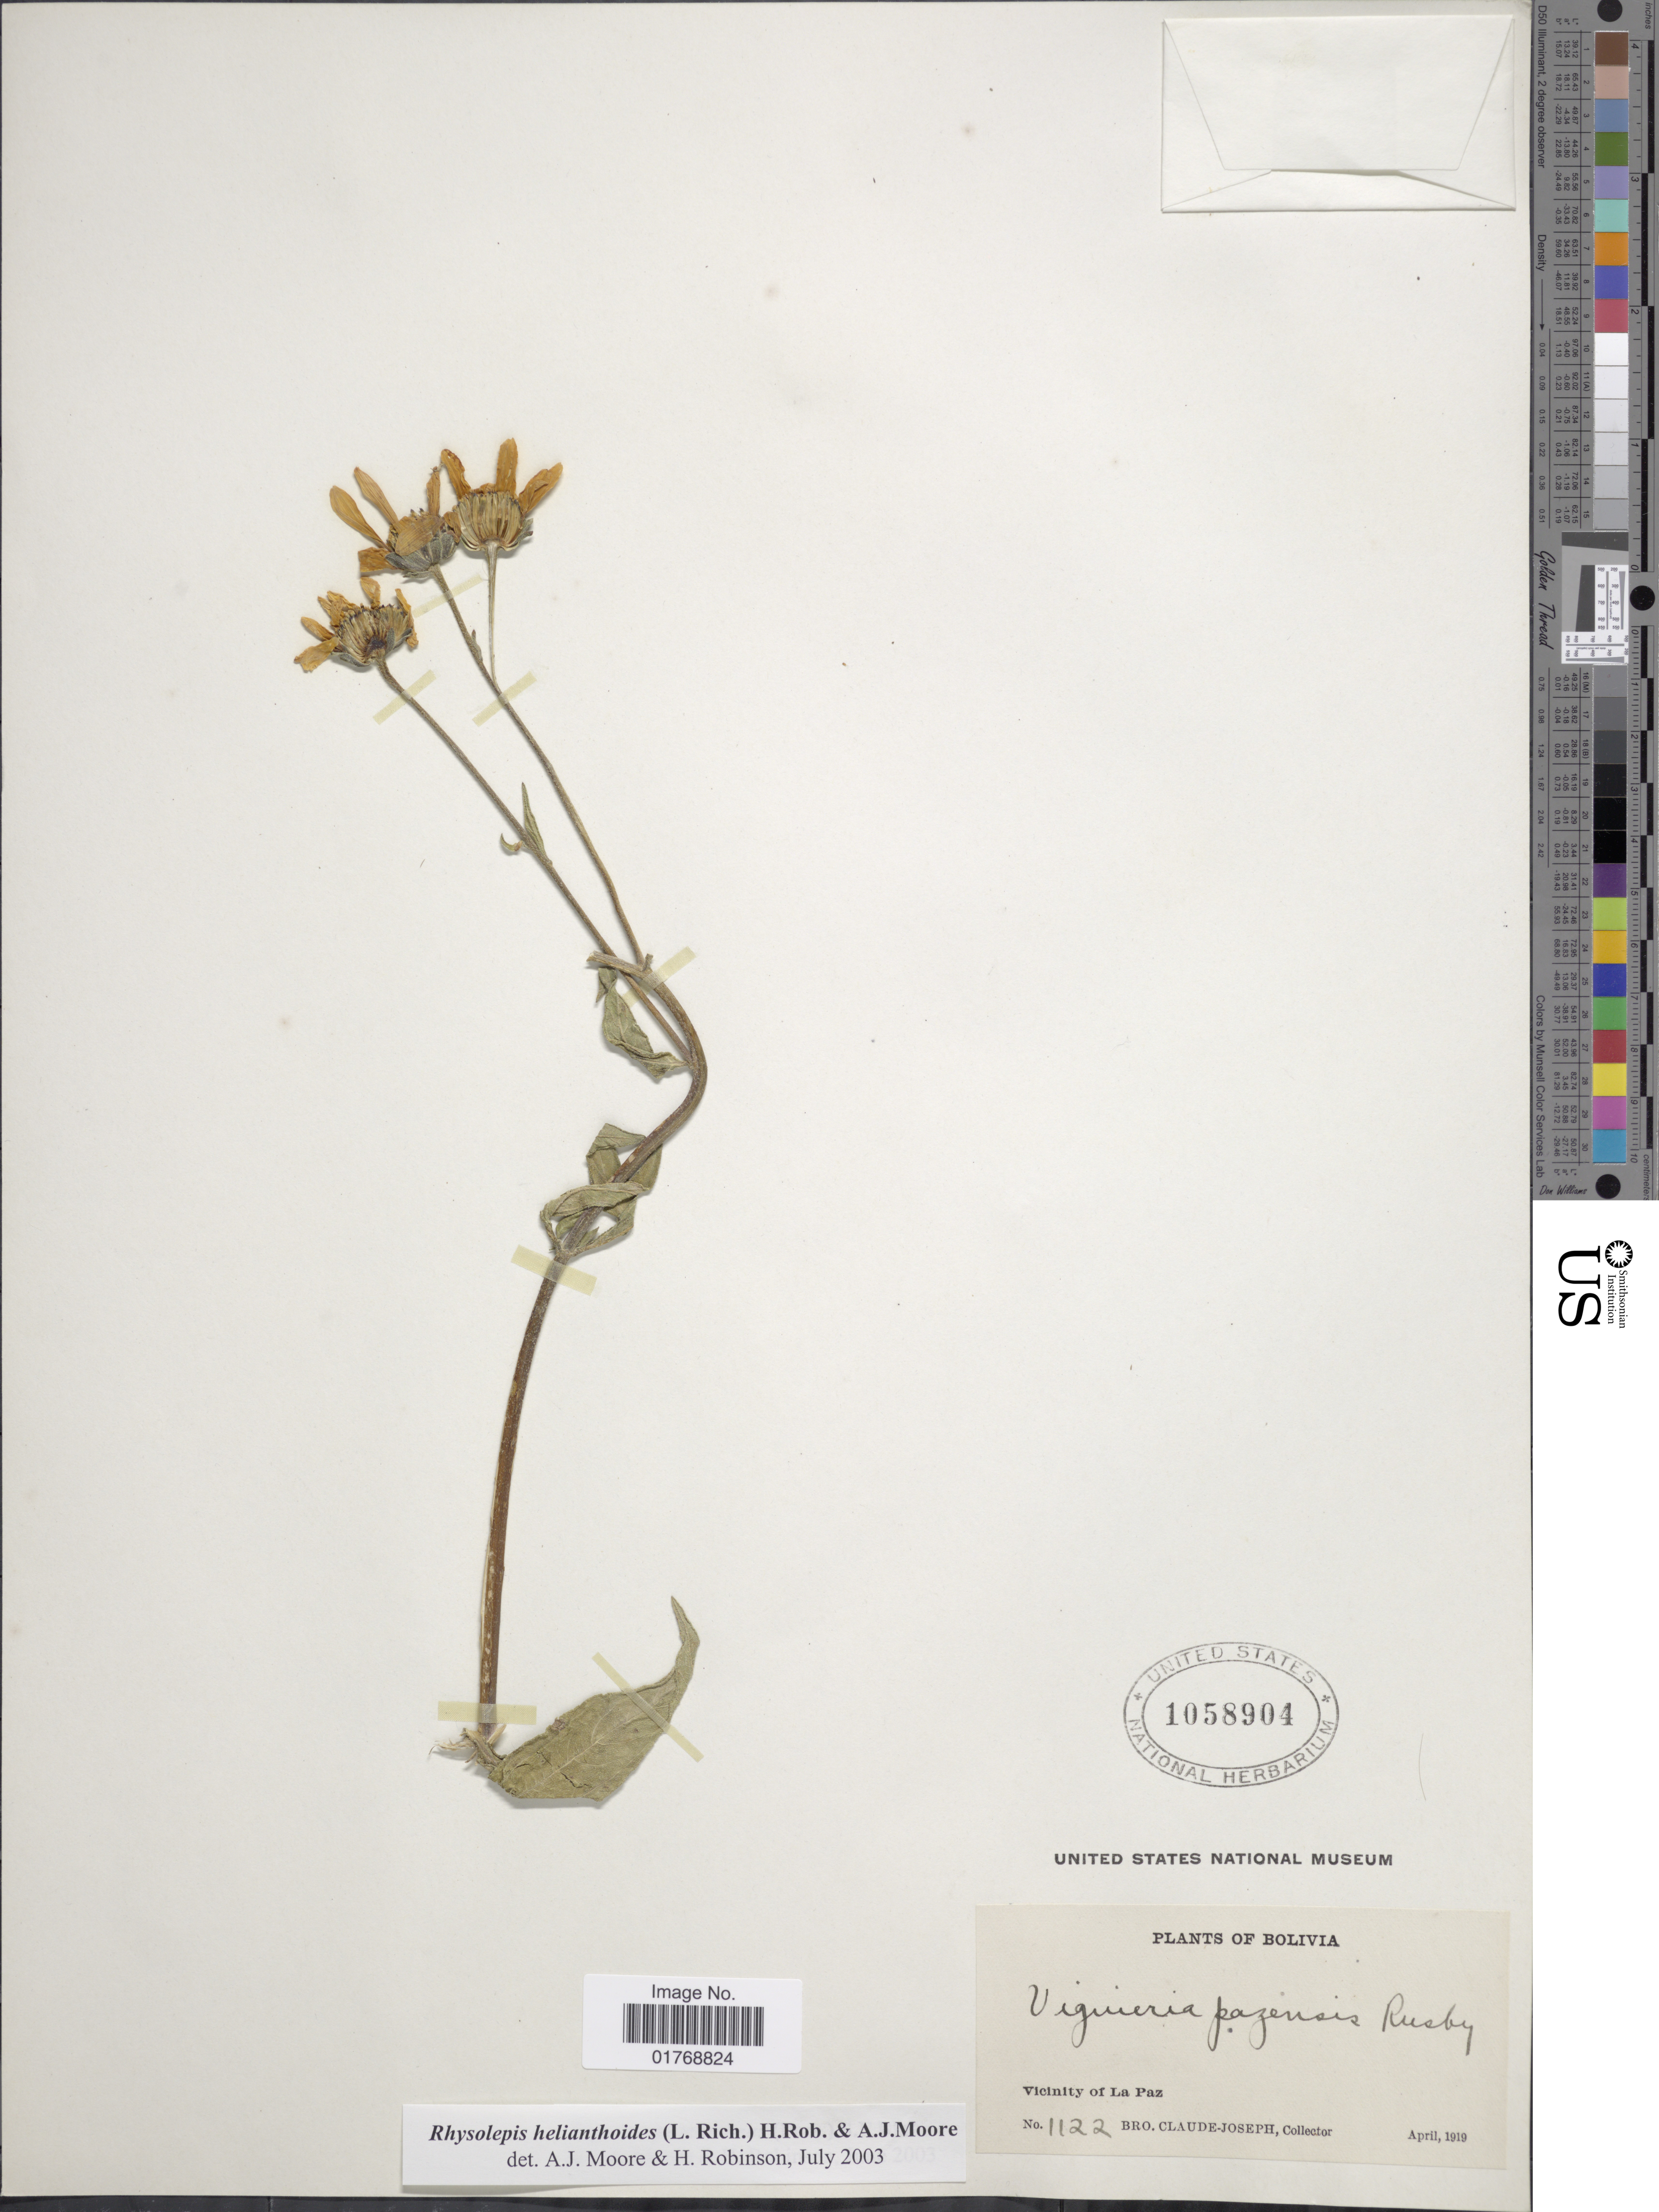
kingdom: Plantae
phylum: Tracheophyta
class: Magnoliopsida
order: Asterales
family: Asteraceae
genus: Viguiera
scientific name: Viguiera procumbens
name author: (Pers.) S.F. Blake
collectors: Bro. Claude-Joseph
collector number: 1122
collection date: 1919-04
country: Bolivia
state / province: La Paz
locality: Vicinity of La Paz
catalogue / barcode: US 1058904